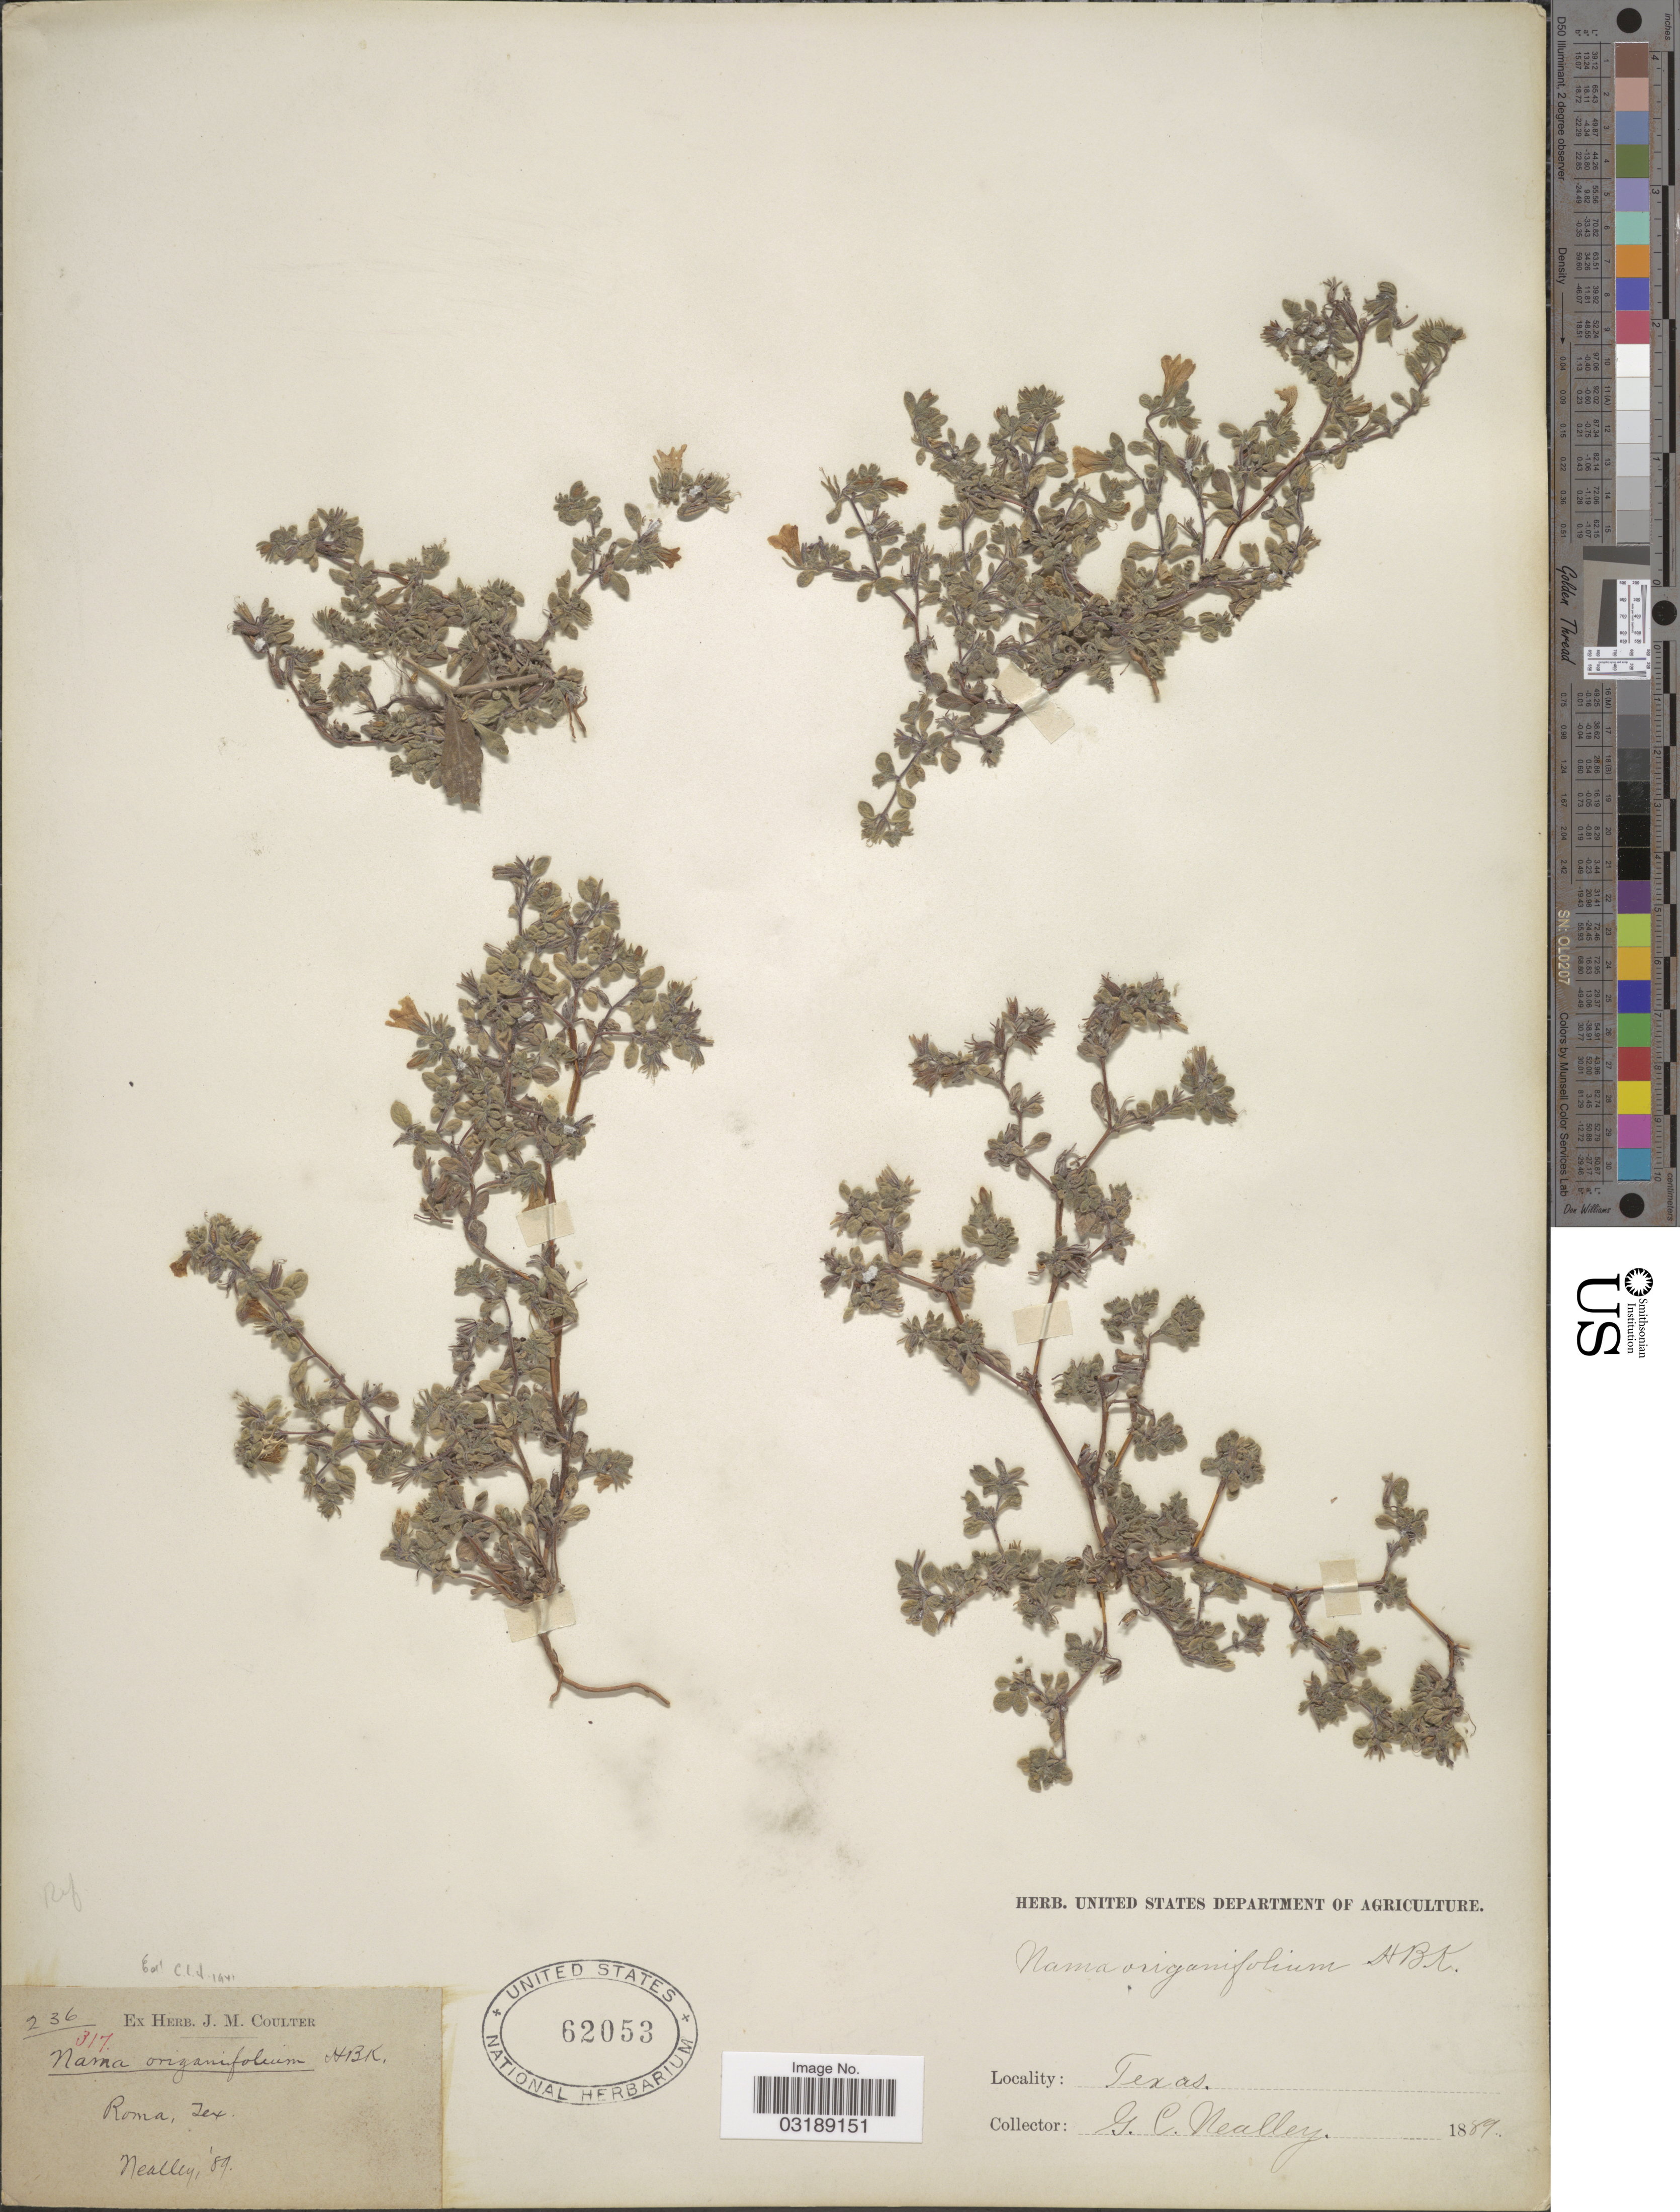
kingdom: Plantae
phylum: Tracheophyta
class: Magnoliopsida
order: Boraginales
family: Namaceae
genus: Nama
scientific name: Nama origanifolium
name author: Kunth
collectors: G. Neally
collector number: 236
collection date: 1889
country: United States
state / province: Texas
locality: Roma, Tex.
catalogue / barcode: US 62053